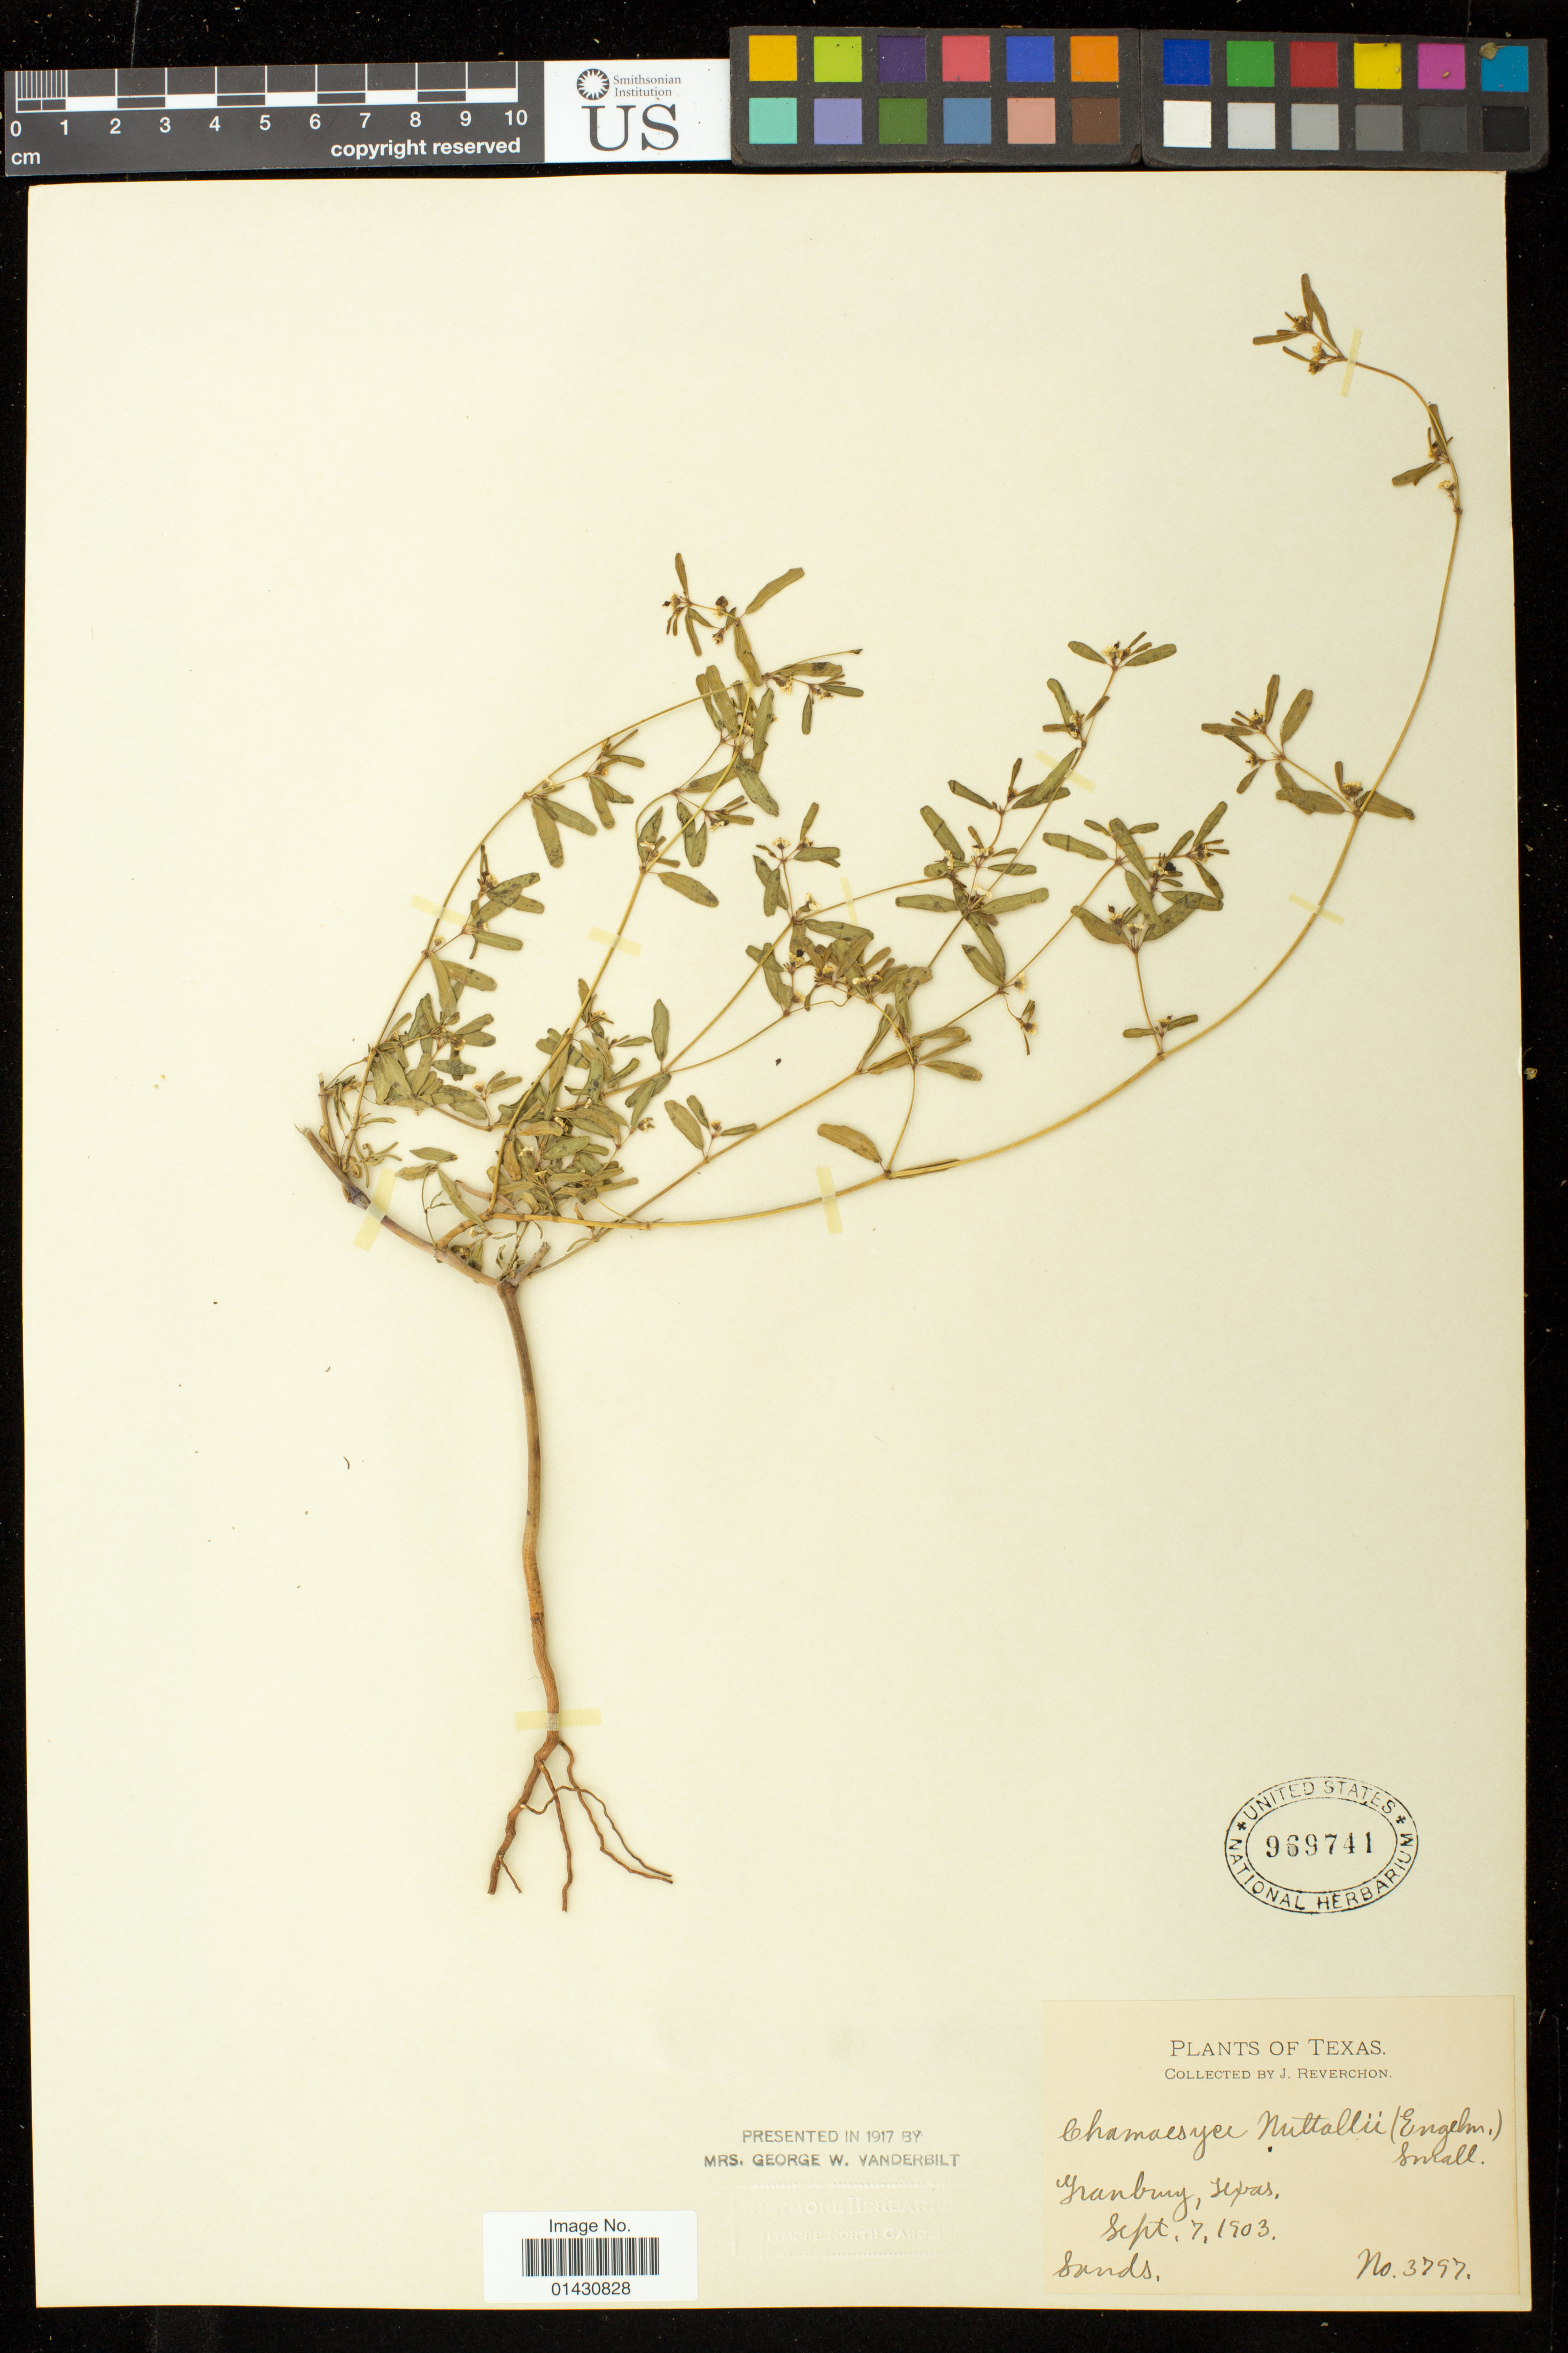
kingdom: Plantae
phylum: Tracheophyta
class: Magnoliopsida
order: Malpighiales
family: Euphorbiaceae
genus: Euphorbia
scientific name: Euphorbia missurica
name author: Raf.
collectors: J. Reverchon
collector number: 3797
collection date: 1903-09-07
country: United States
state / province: Texas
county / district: Hood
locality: Granbury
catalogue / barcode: US 969741